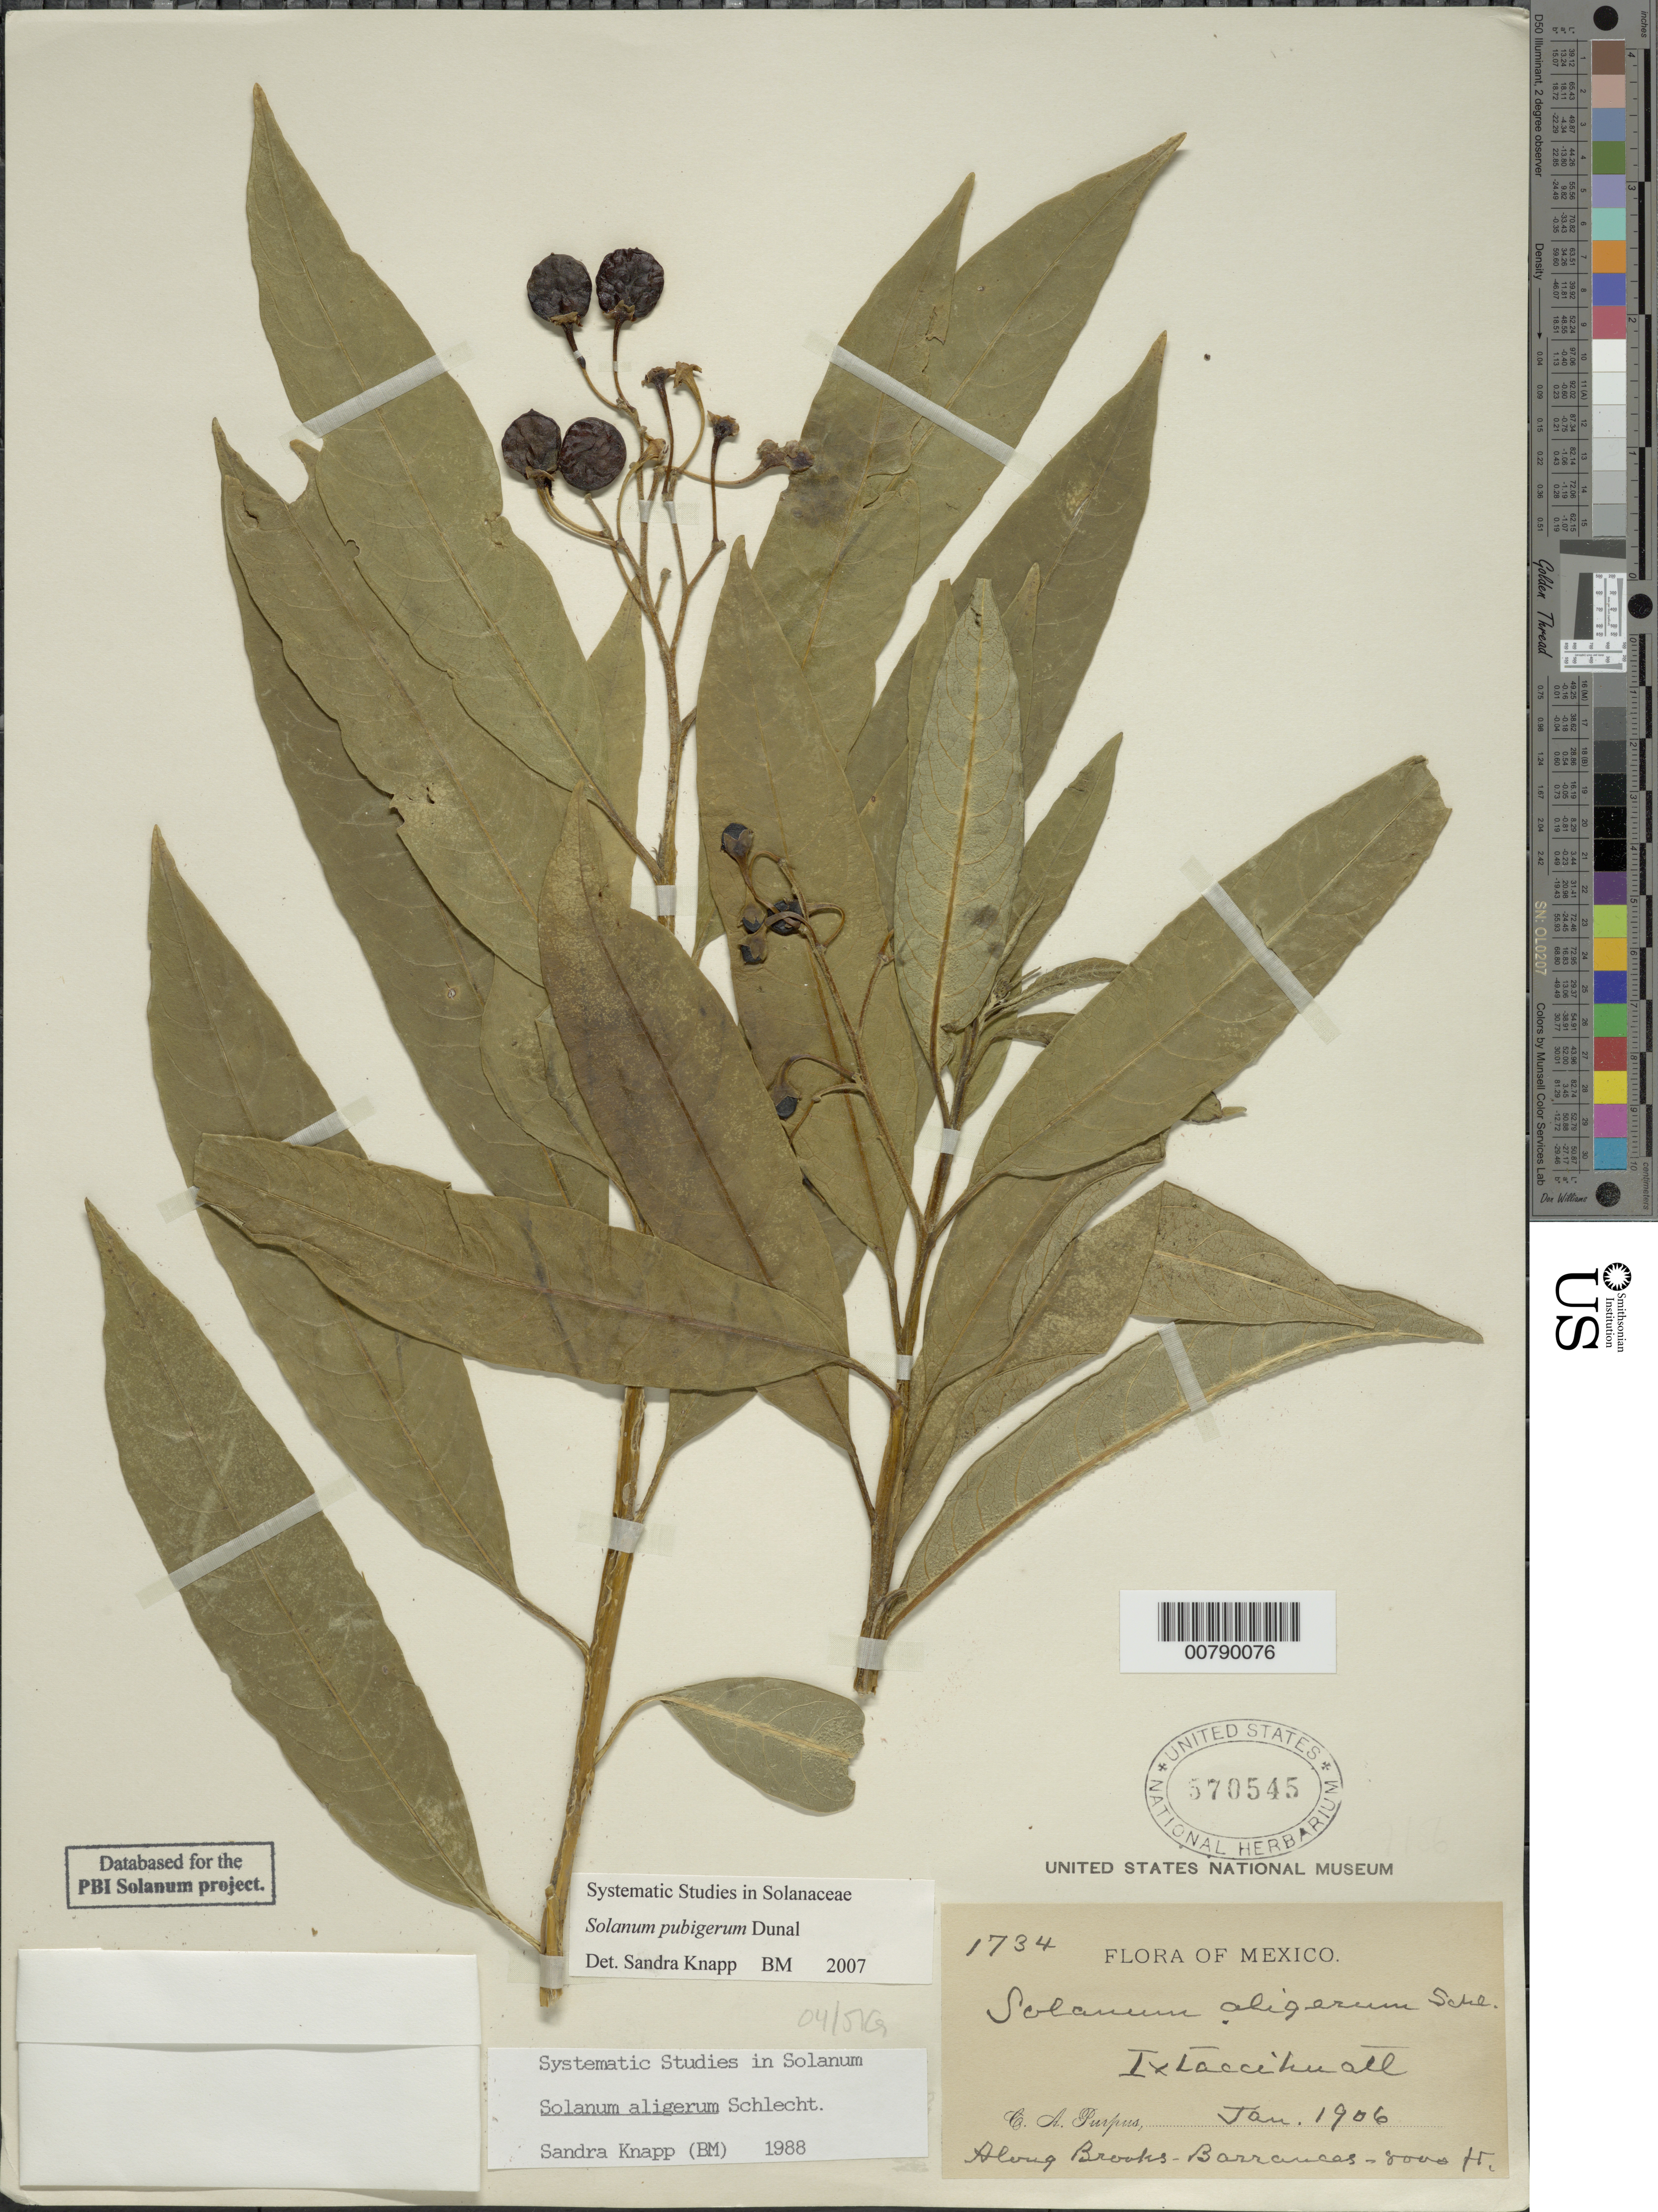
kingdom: Plantae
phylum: Tracheophyta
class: Magnoliopsida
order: Solanales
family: Solanaceae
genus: Solanum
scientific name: Solanum pubigerum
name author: Dunal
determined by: Knapp, S. D.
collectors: C. A. Purpus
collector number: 1734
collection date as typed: Jan 1906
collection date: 1906-01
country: Mexico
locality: Ixtaccihuatl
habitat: Along brooks-barrancas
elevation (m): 2439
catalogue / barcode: US 570545